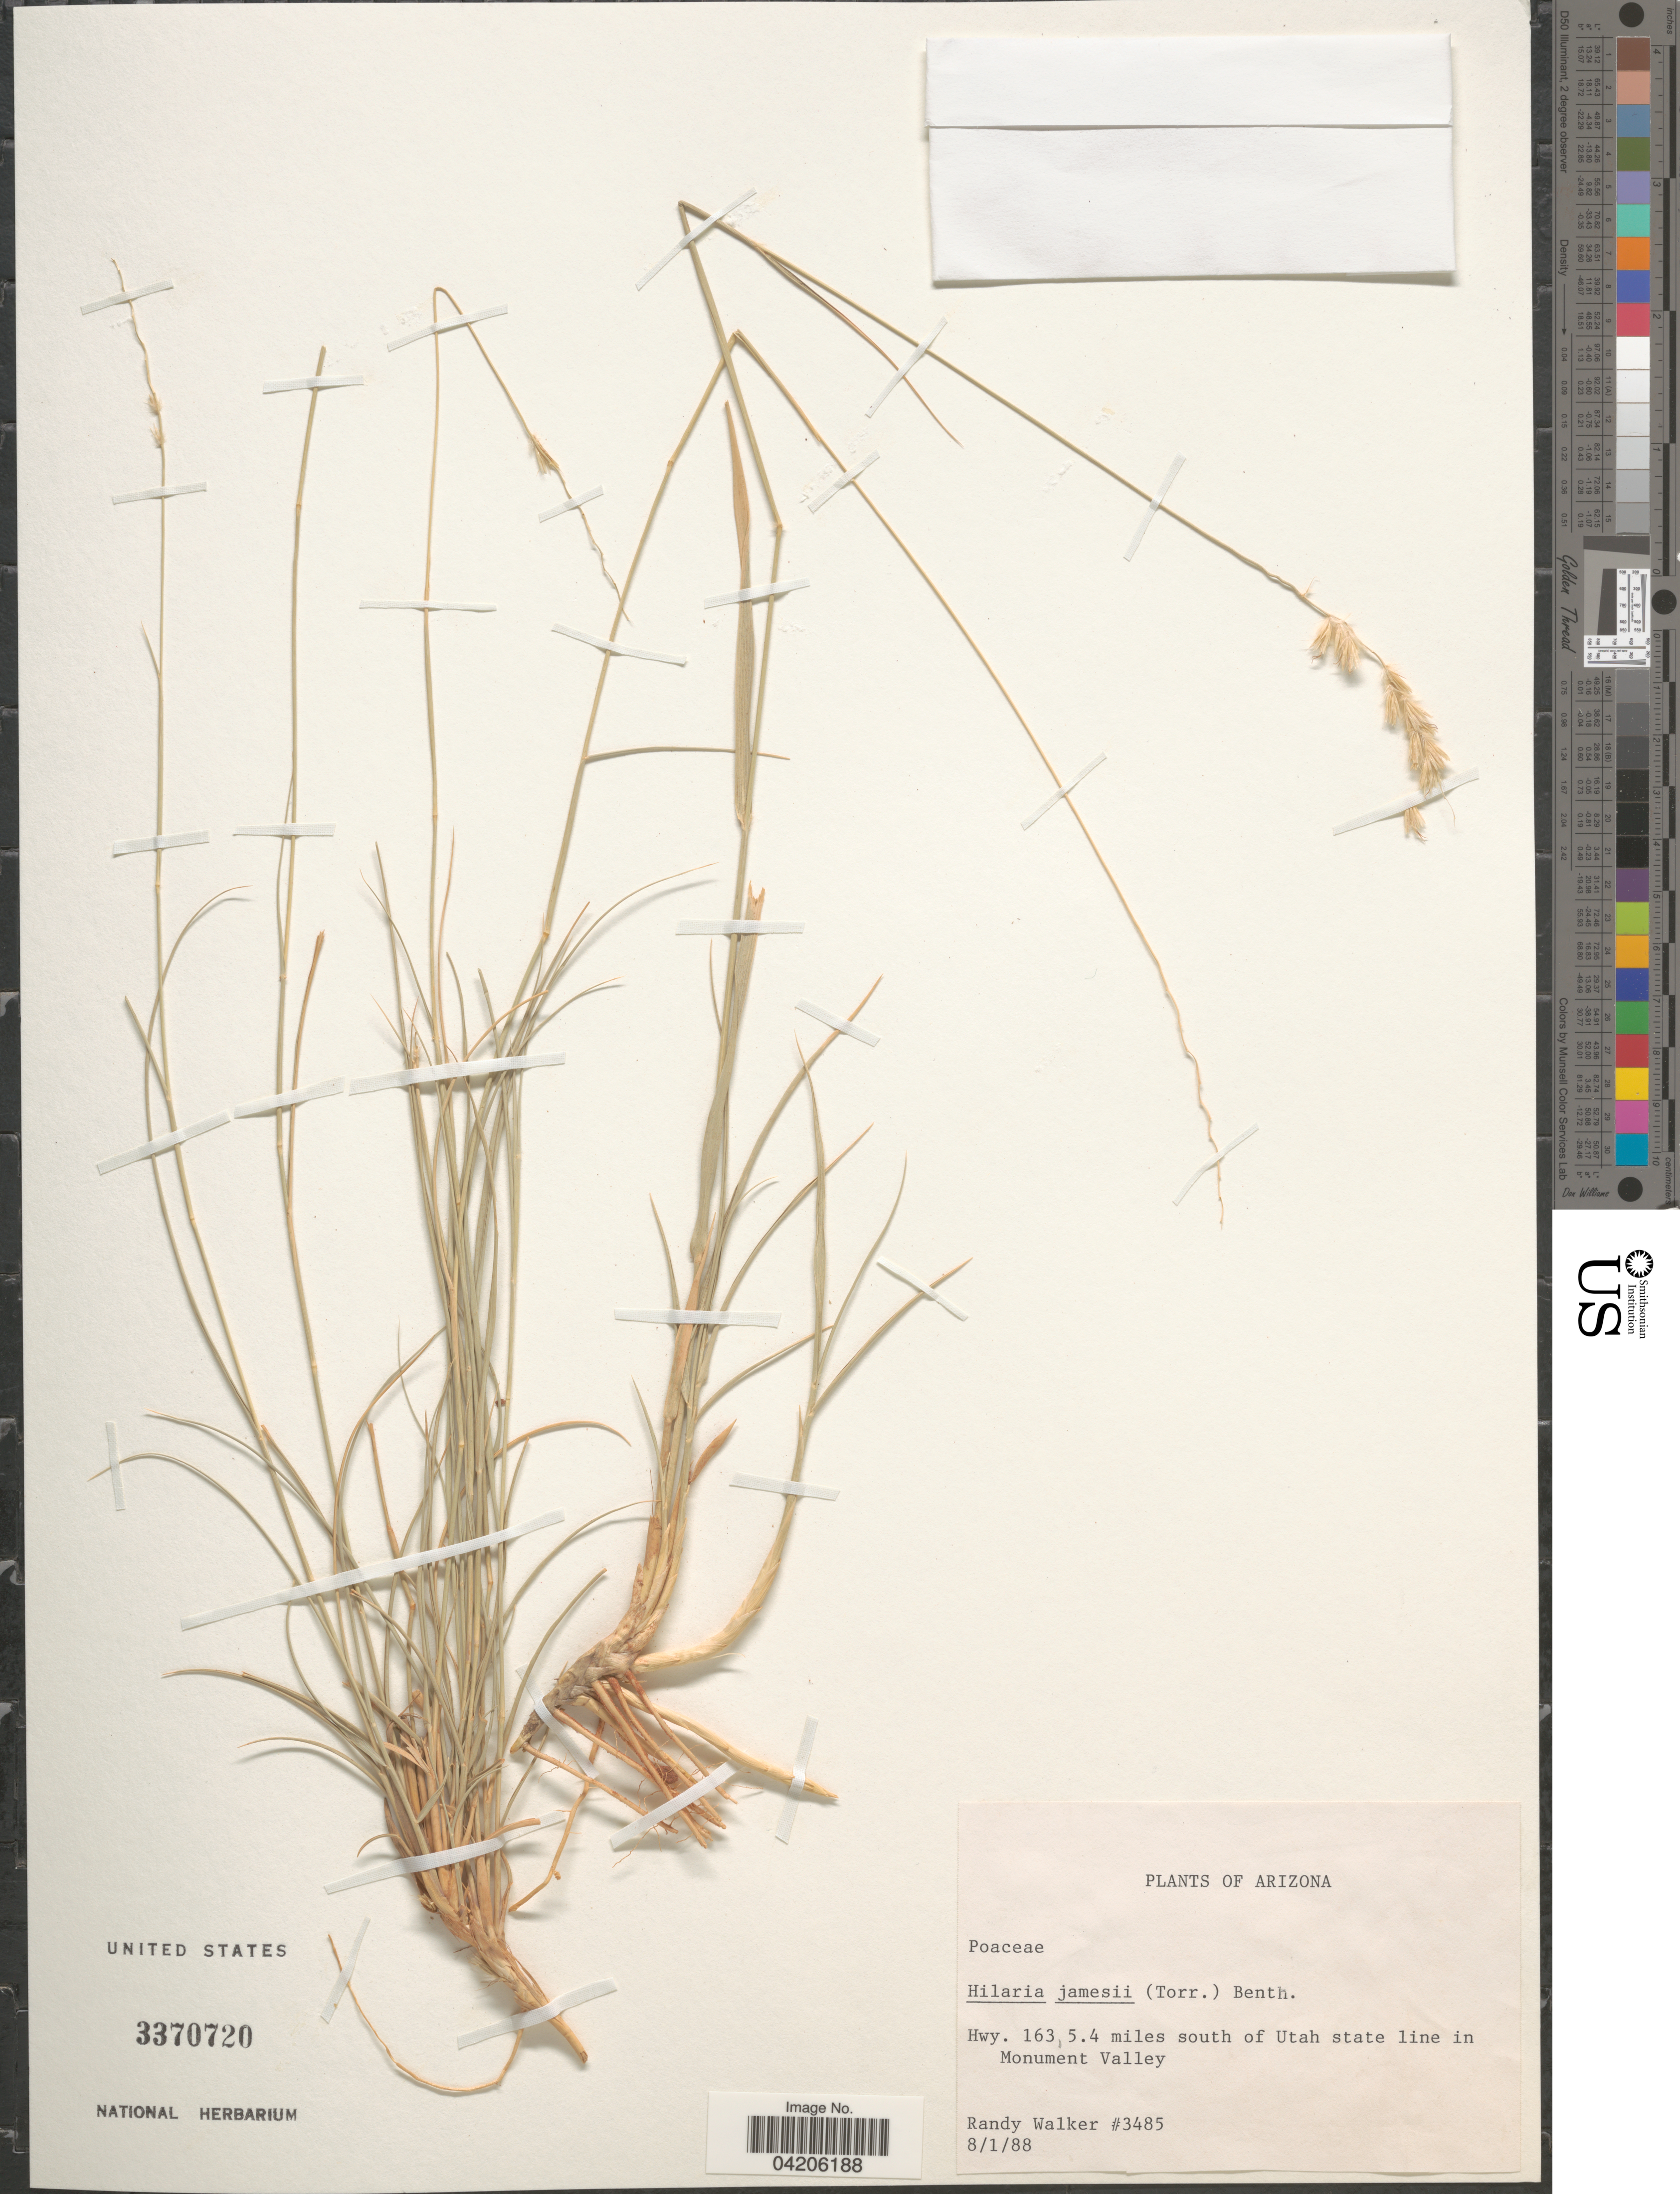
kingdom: Plantae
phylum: Tracheophyta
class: Liliopsida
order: Poales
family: Poaceae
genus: Hilaria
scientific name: Hilaria jamesii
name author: (Torr.) Benth.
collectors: R. Walker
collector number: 3485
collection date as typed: Transcribed d/m/y: 1/8/88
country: United States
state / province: Arizona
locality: Hwy. 163, 5.4 miles south of Utah state line in Monument Valley.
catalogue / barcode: US 3370720